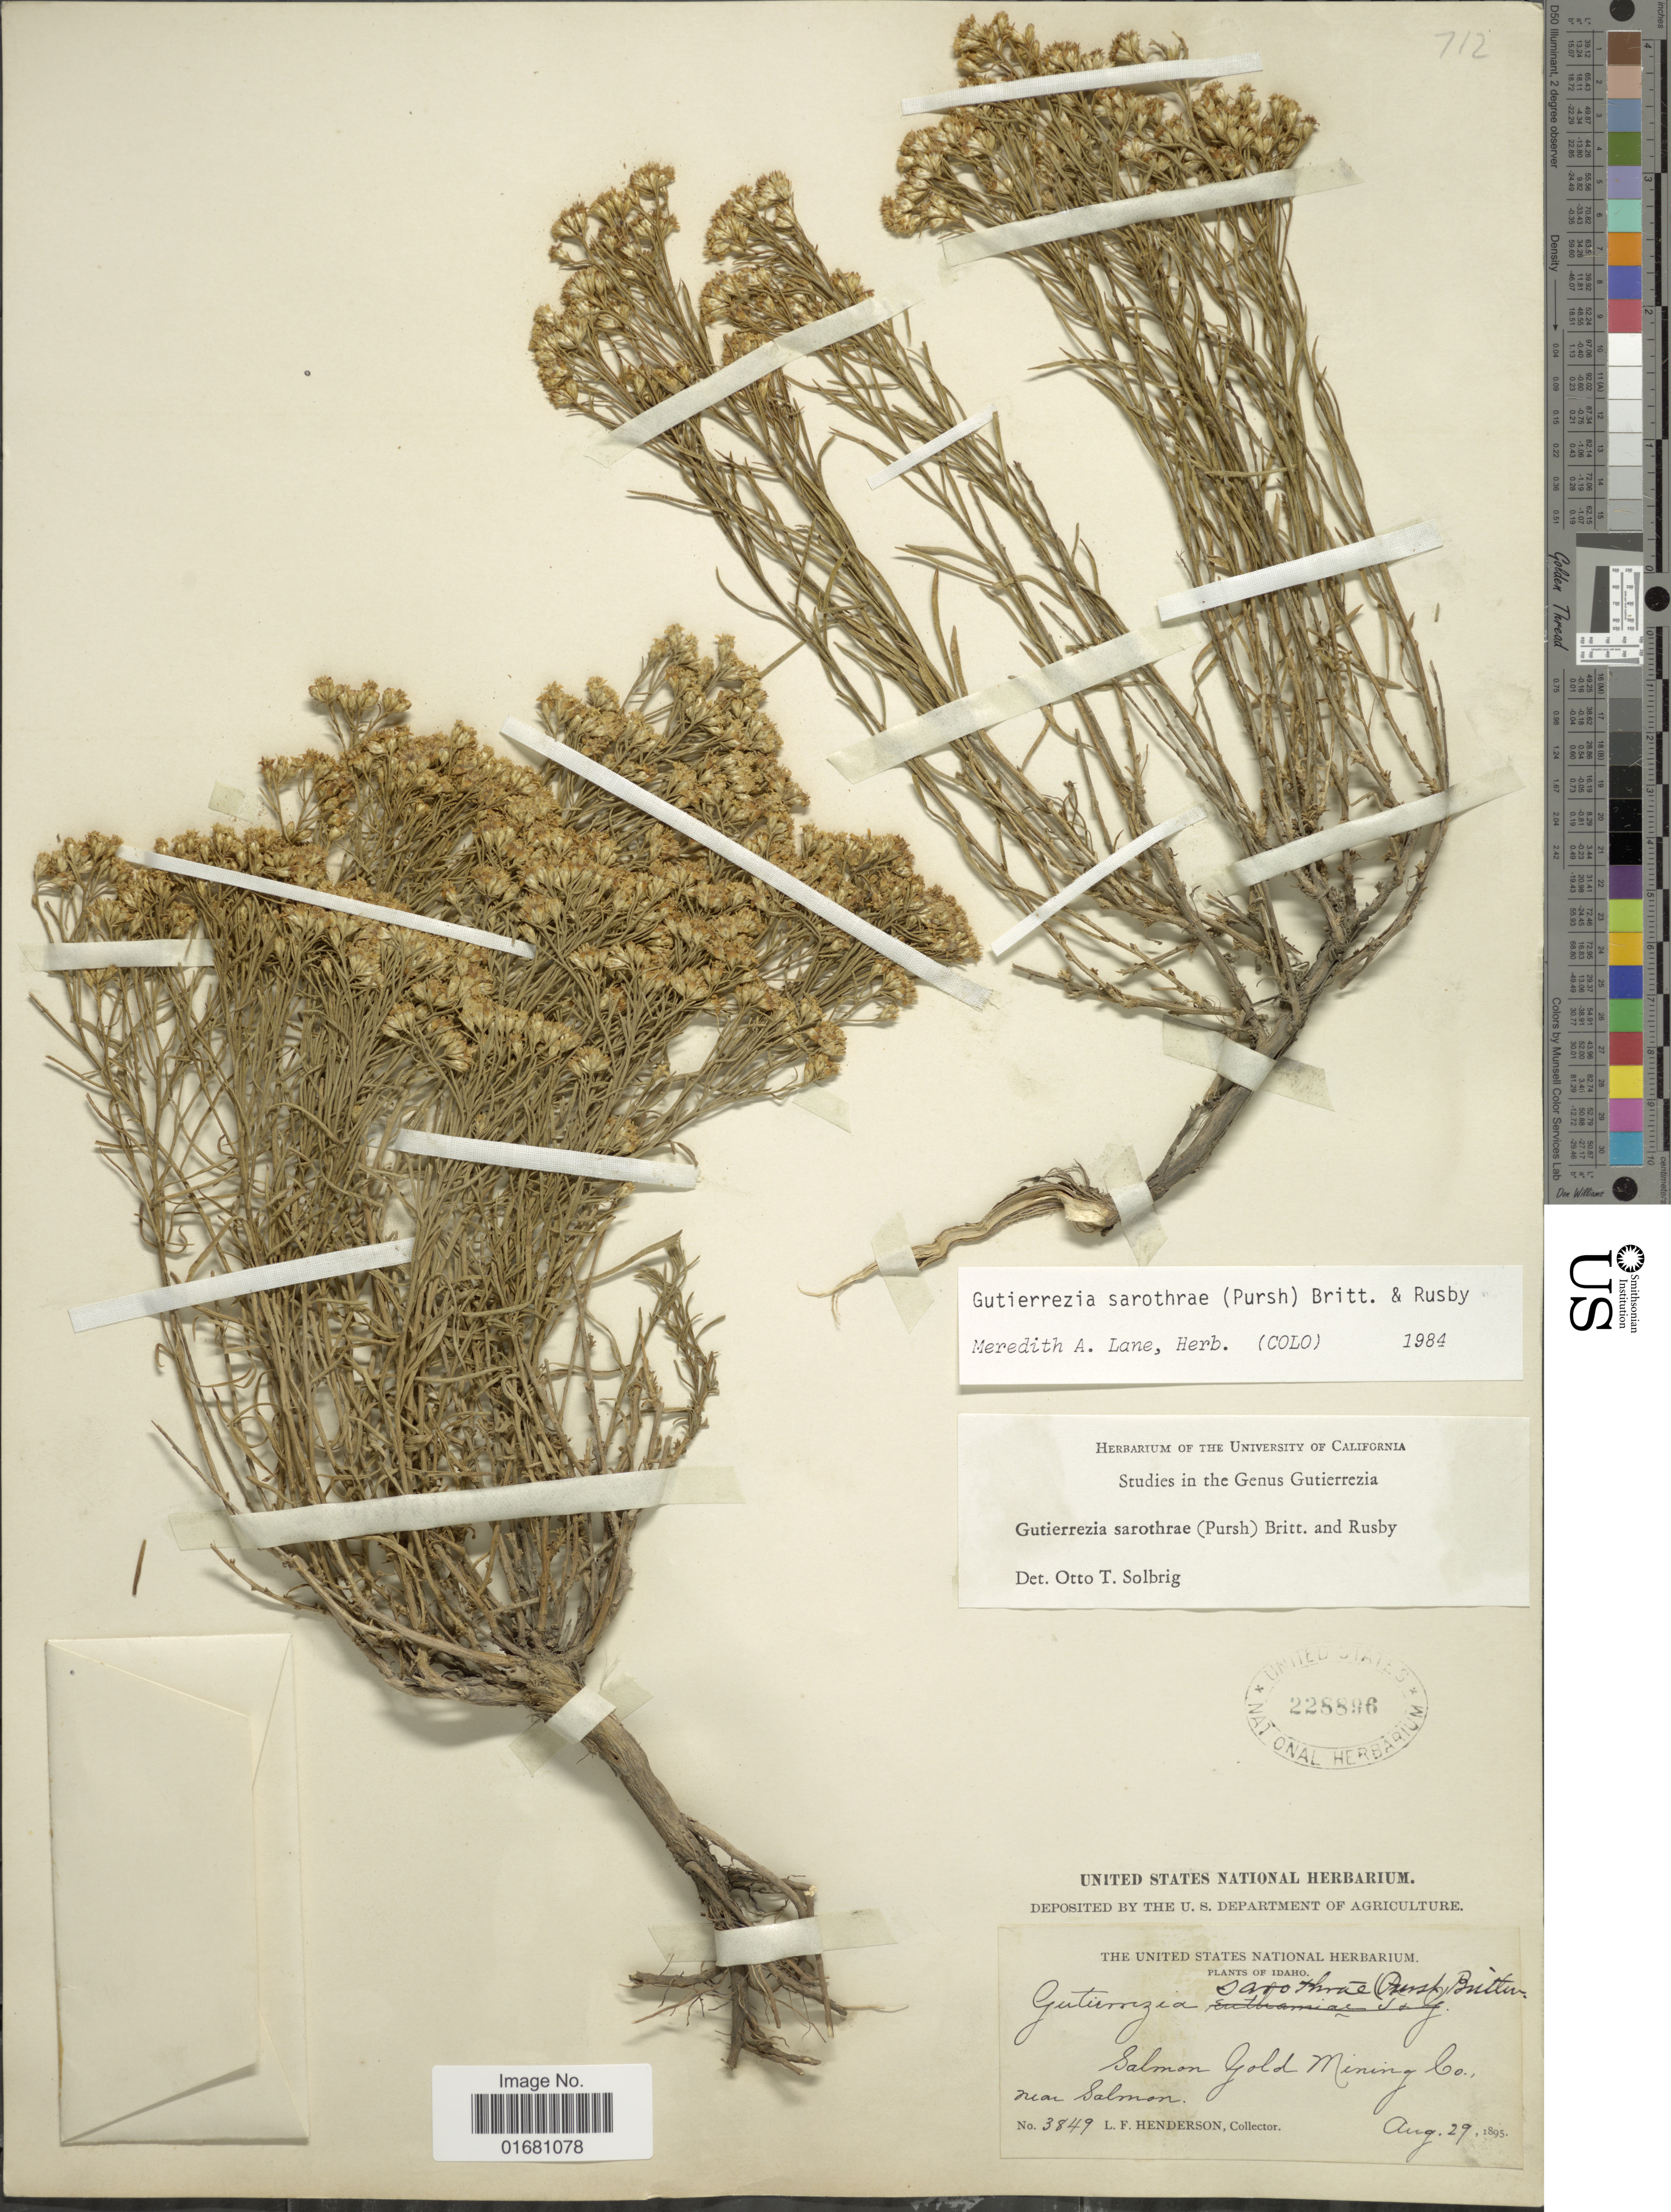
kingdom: Plantae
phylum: Tracheophyta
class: Magnoliopsida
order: Asterales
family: Asteraceae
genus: Gutierrezia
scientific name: Gutierrezia sarothrae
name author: (Pursh) Britton & Rusby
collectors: L. Henderson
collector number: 3849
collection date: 1895-08-29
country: United States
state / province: Idaho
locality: Salmon Gold Mining Co., near Salmon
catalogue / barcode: US 228896